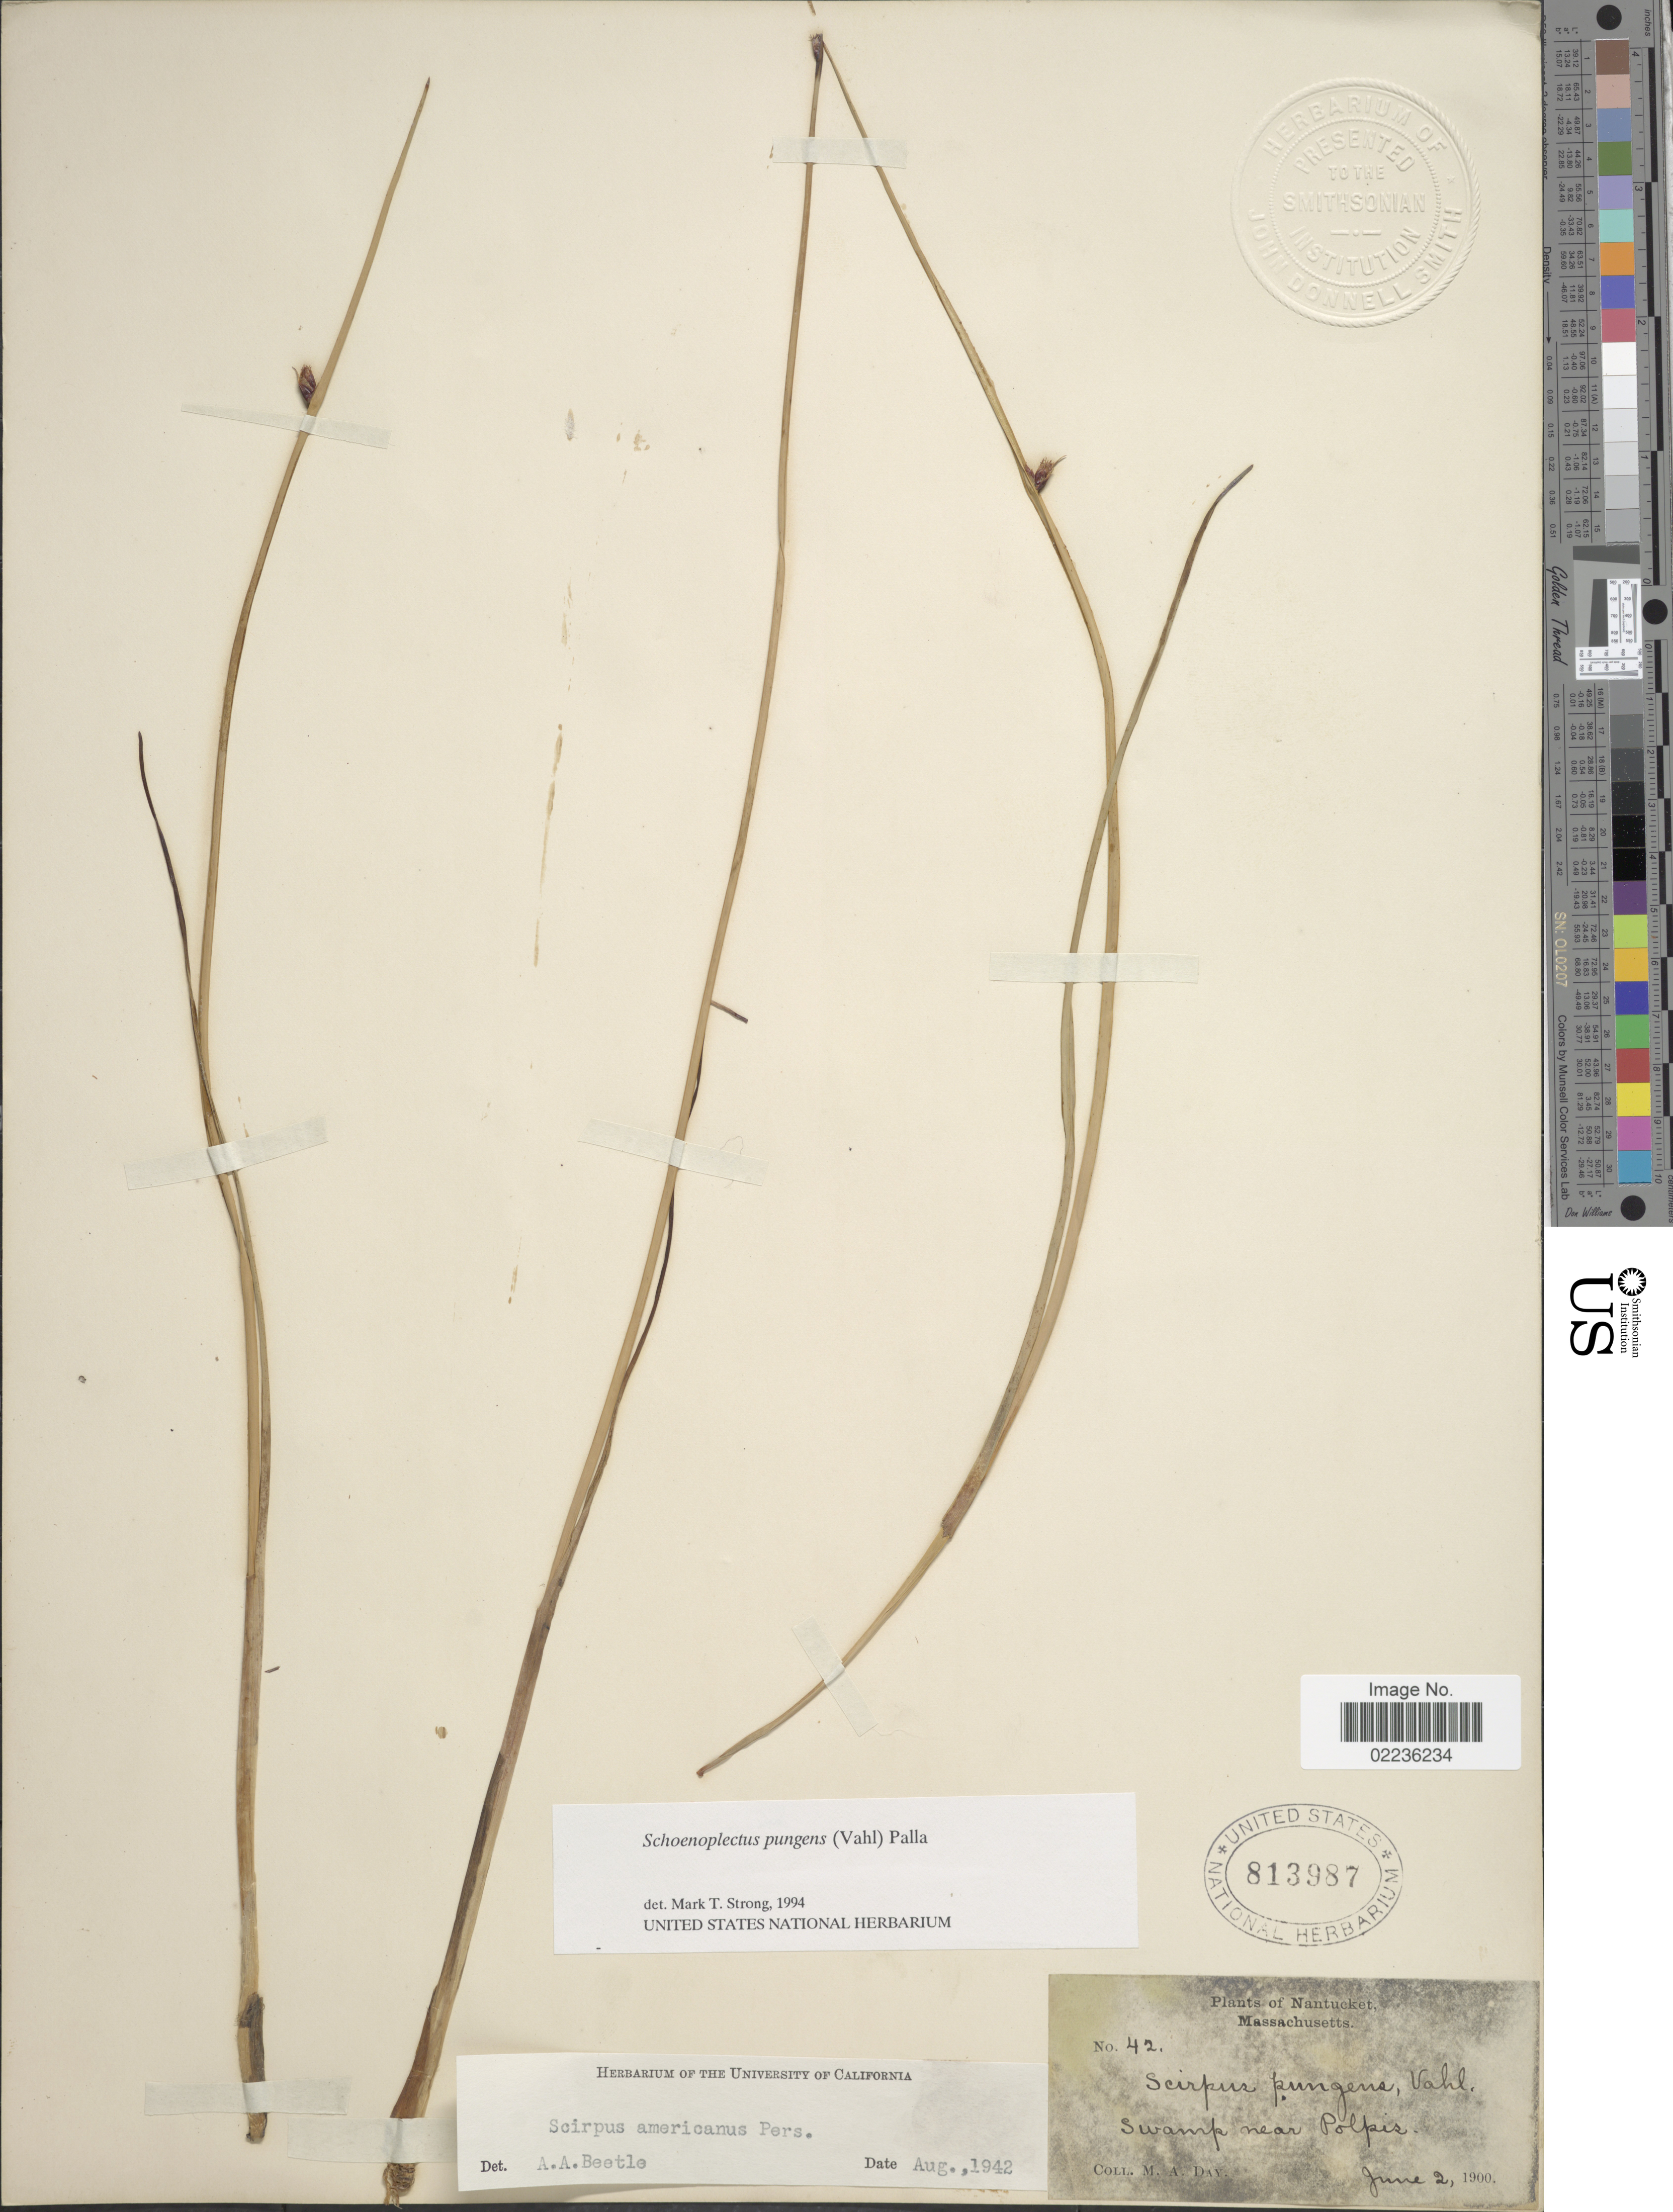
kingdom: Plantae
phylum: Tracheophyta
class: Liliopsida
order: Poales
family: Cyperaceae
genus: Schoenoplectus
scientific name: Schoenoplectus pungens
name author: (Vahl) Palla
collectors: M. Day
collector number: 42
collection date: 1900-06-02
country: United States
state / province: Massachusetts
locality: Nantucket. Swamp near Polpis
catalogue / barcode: US 813987